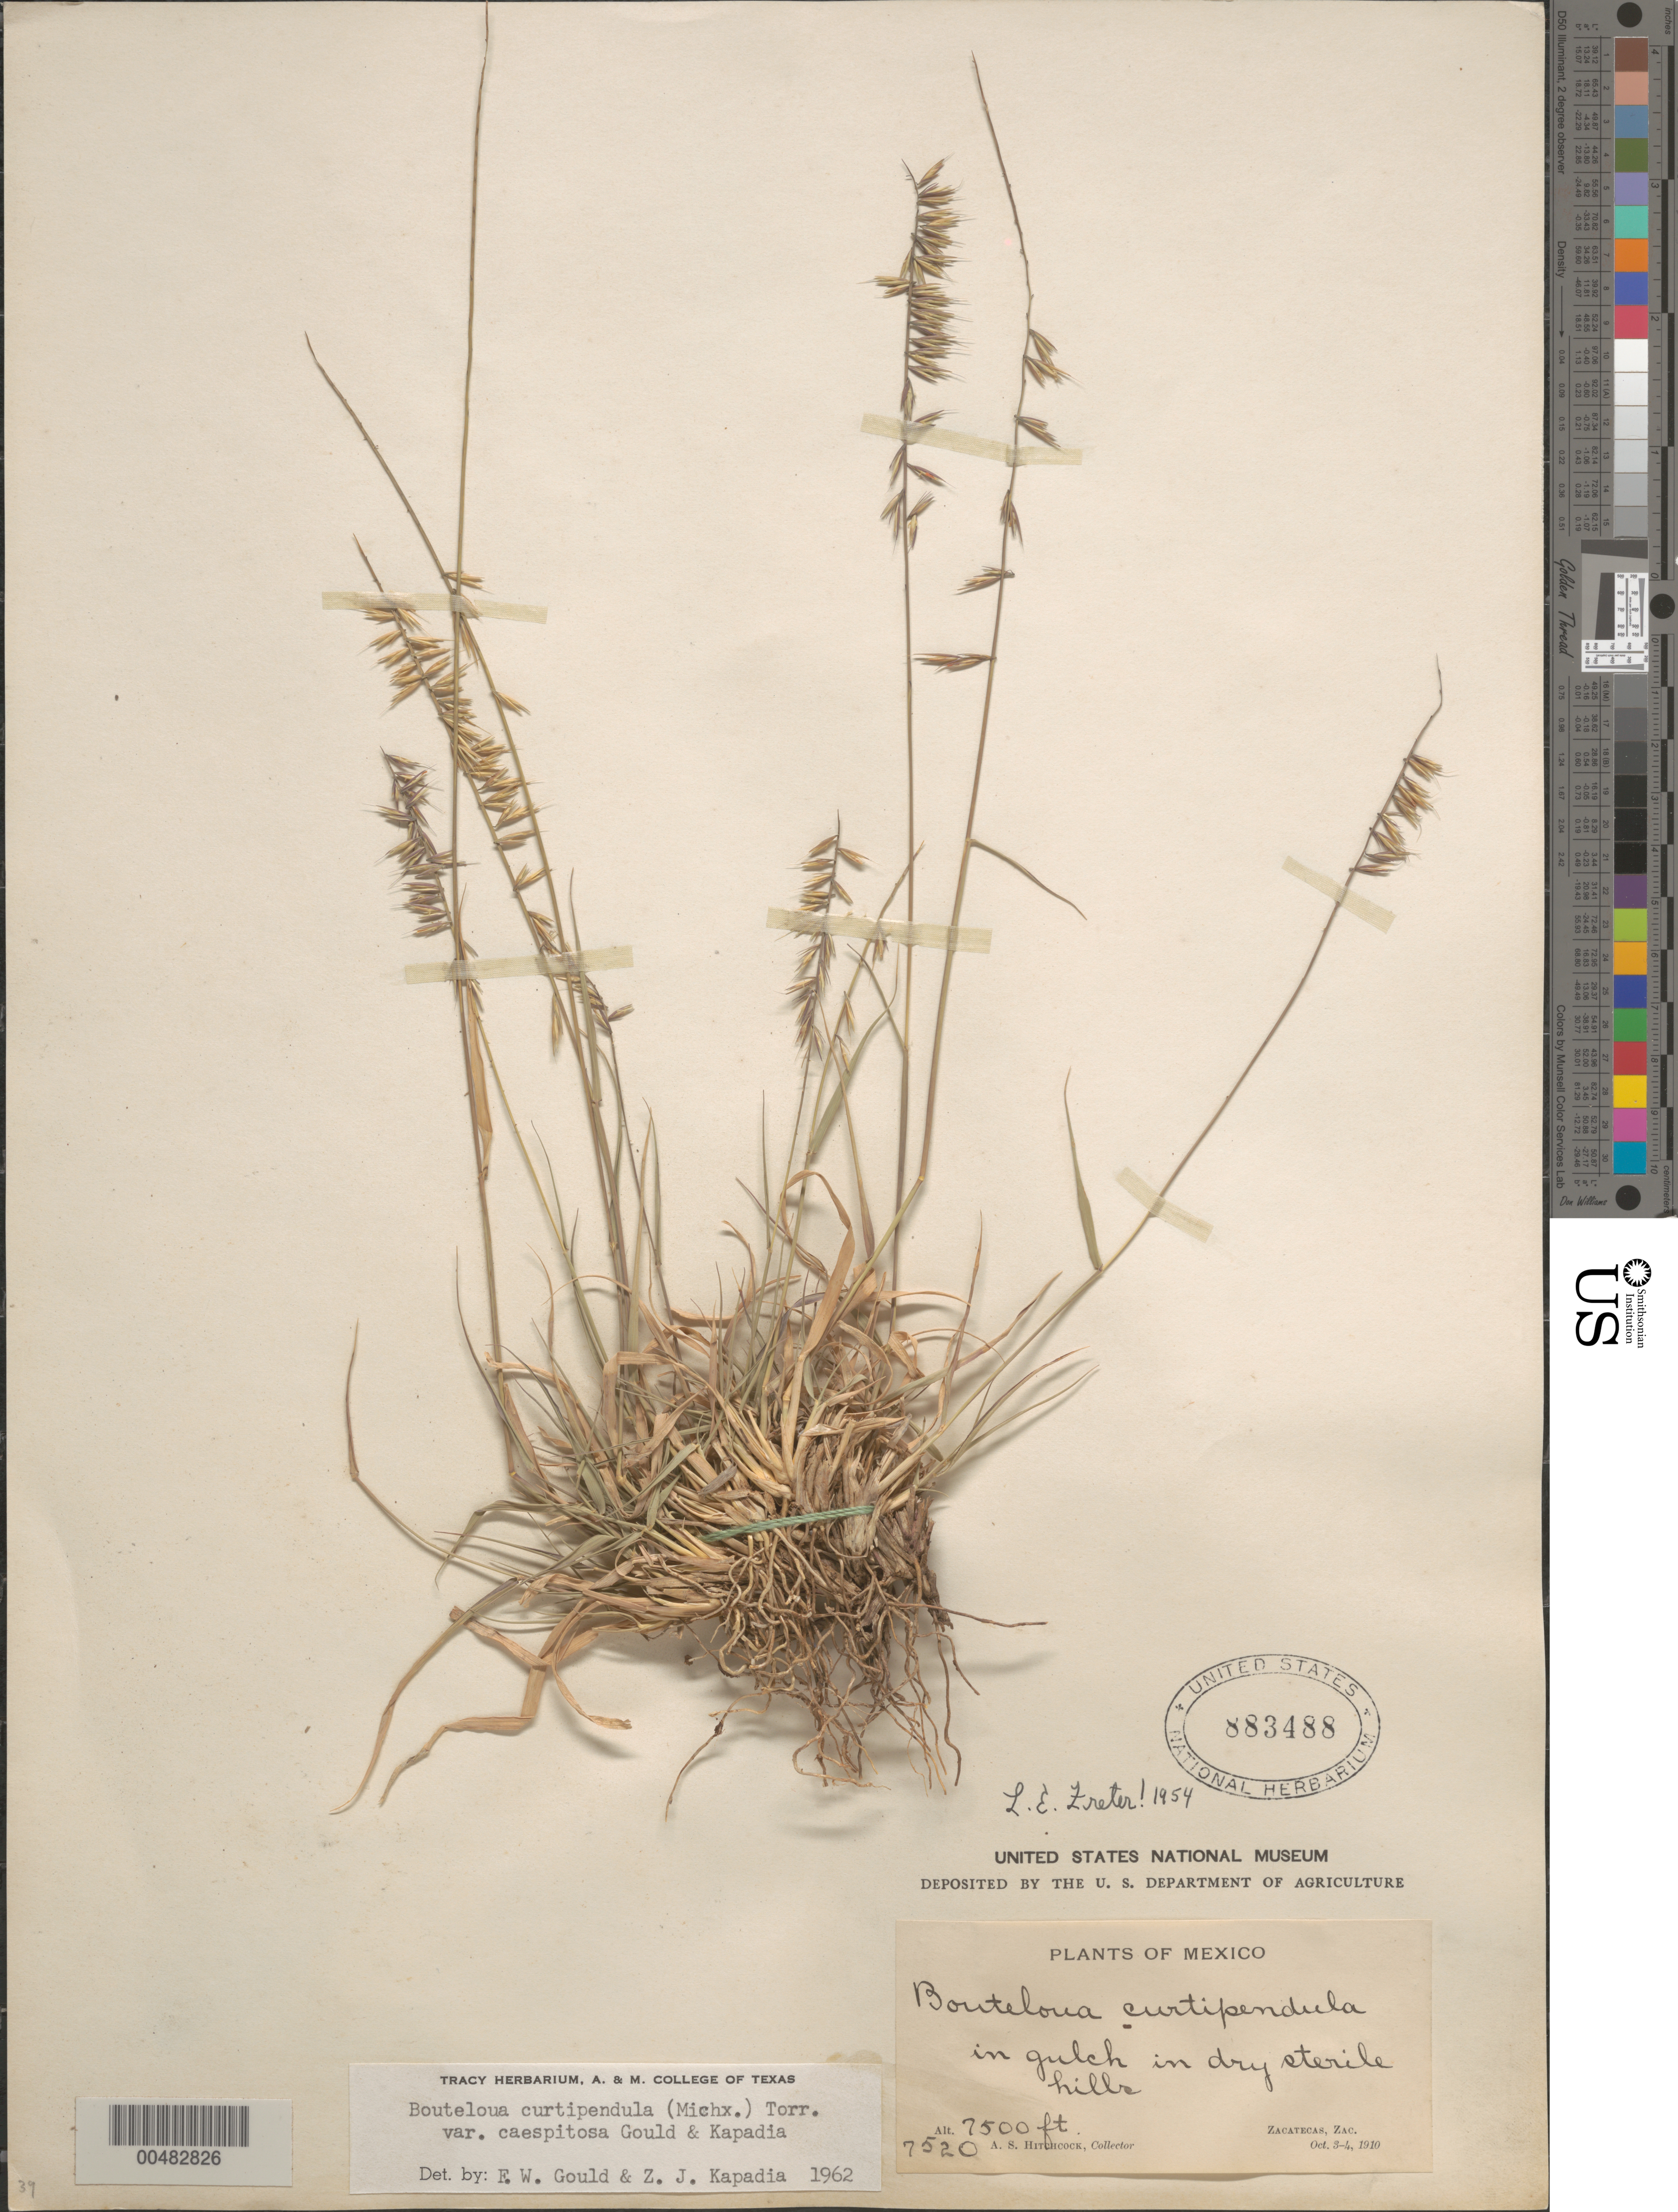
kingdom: Plantae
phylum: Tracheophyta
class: Liliopsida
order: Poales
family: Poaceae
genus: Bouteloua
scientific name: Bouteloua curtipendula var. caespitosa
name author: Gould & Kapadia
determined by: Gould, F. W.; Kapadia, Zarir J.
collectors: A. S. Hitchcock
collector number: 7520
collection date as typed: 3 Oct 1910 to 4 Oct 1910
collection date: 1910-10-03/1910-10-04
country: Mexico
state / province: Zacatecas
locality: Zacatecas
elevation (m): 2286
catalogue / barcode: US 883488